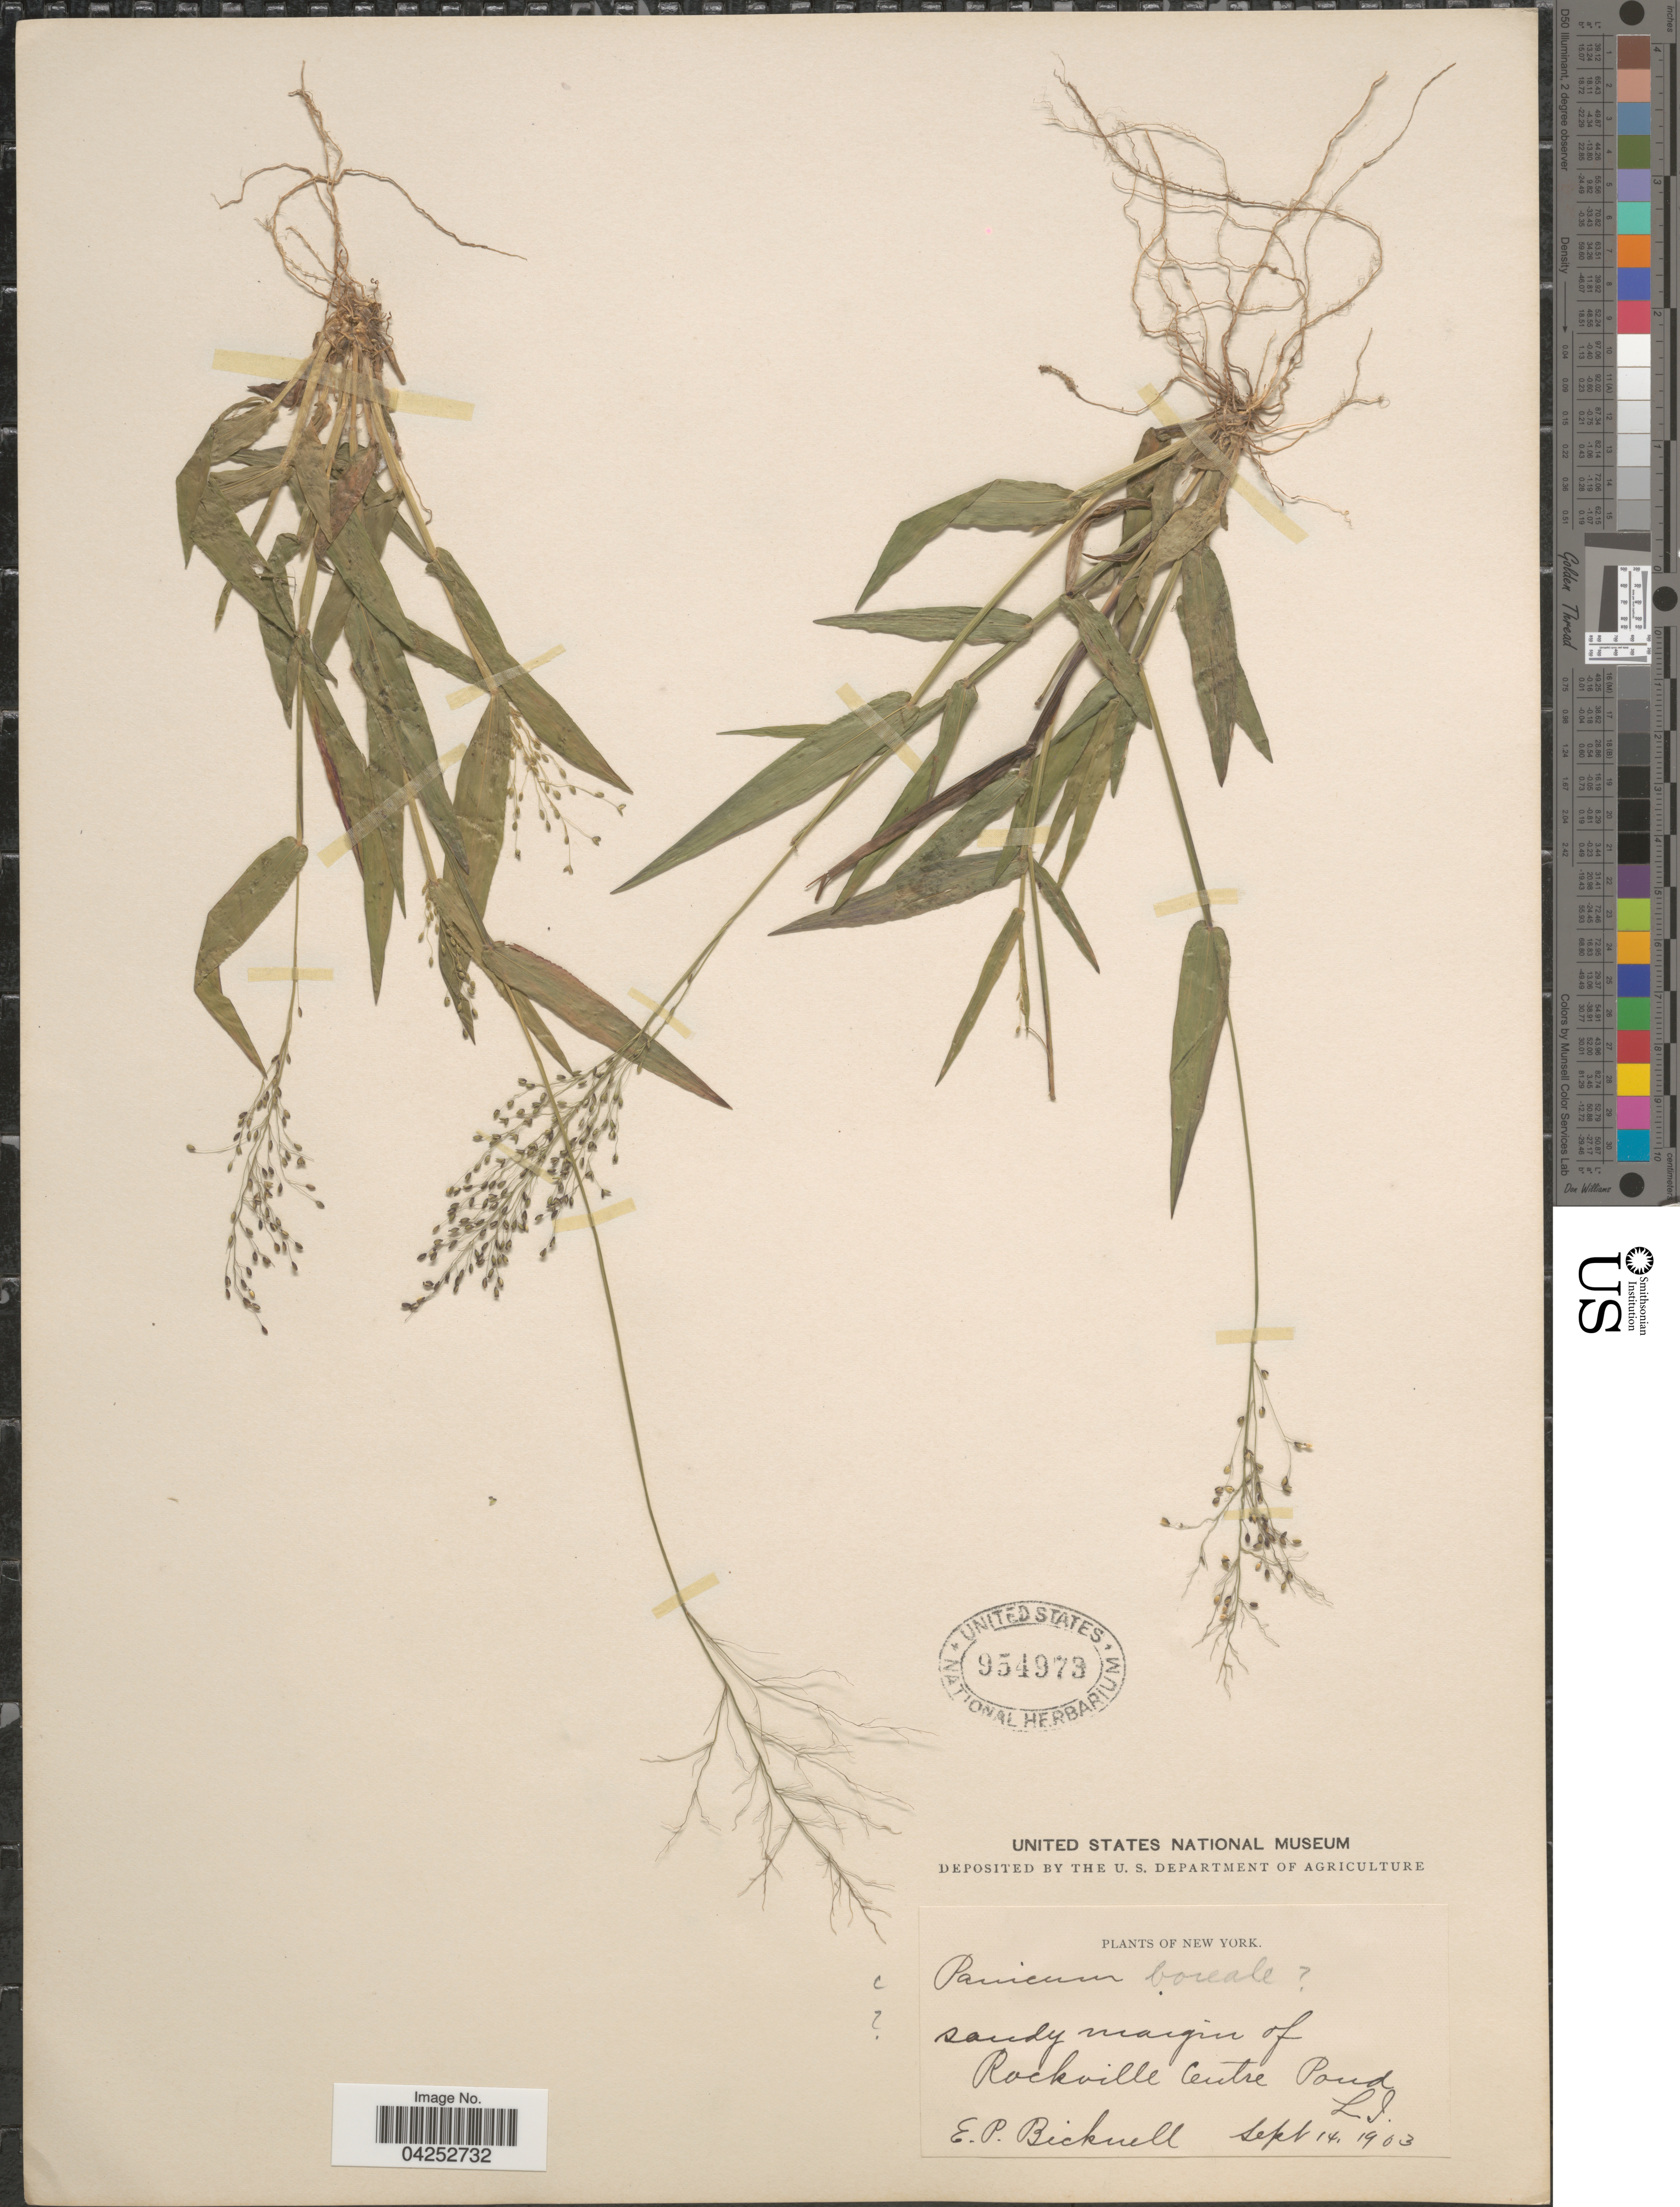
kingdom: Plantae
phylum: Tracheophyta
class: Liliopsida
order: Poales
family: Poaceae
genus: Dichanthelium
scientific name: Dichanthelium boreale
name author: (Nash) Freckmann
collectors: E. P. Bicknell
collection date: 1903-09-14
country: United States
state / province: New York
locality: Sandy margin of Rockville Centre Pond. L.I.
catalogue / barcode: US 954973